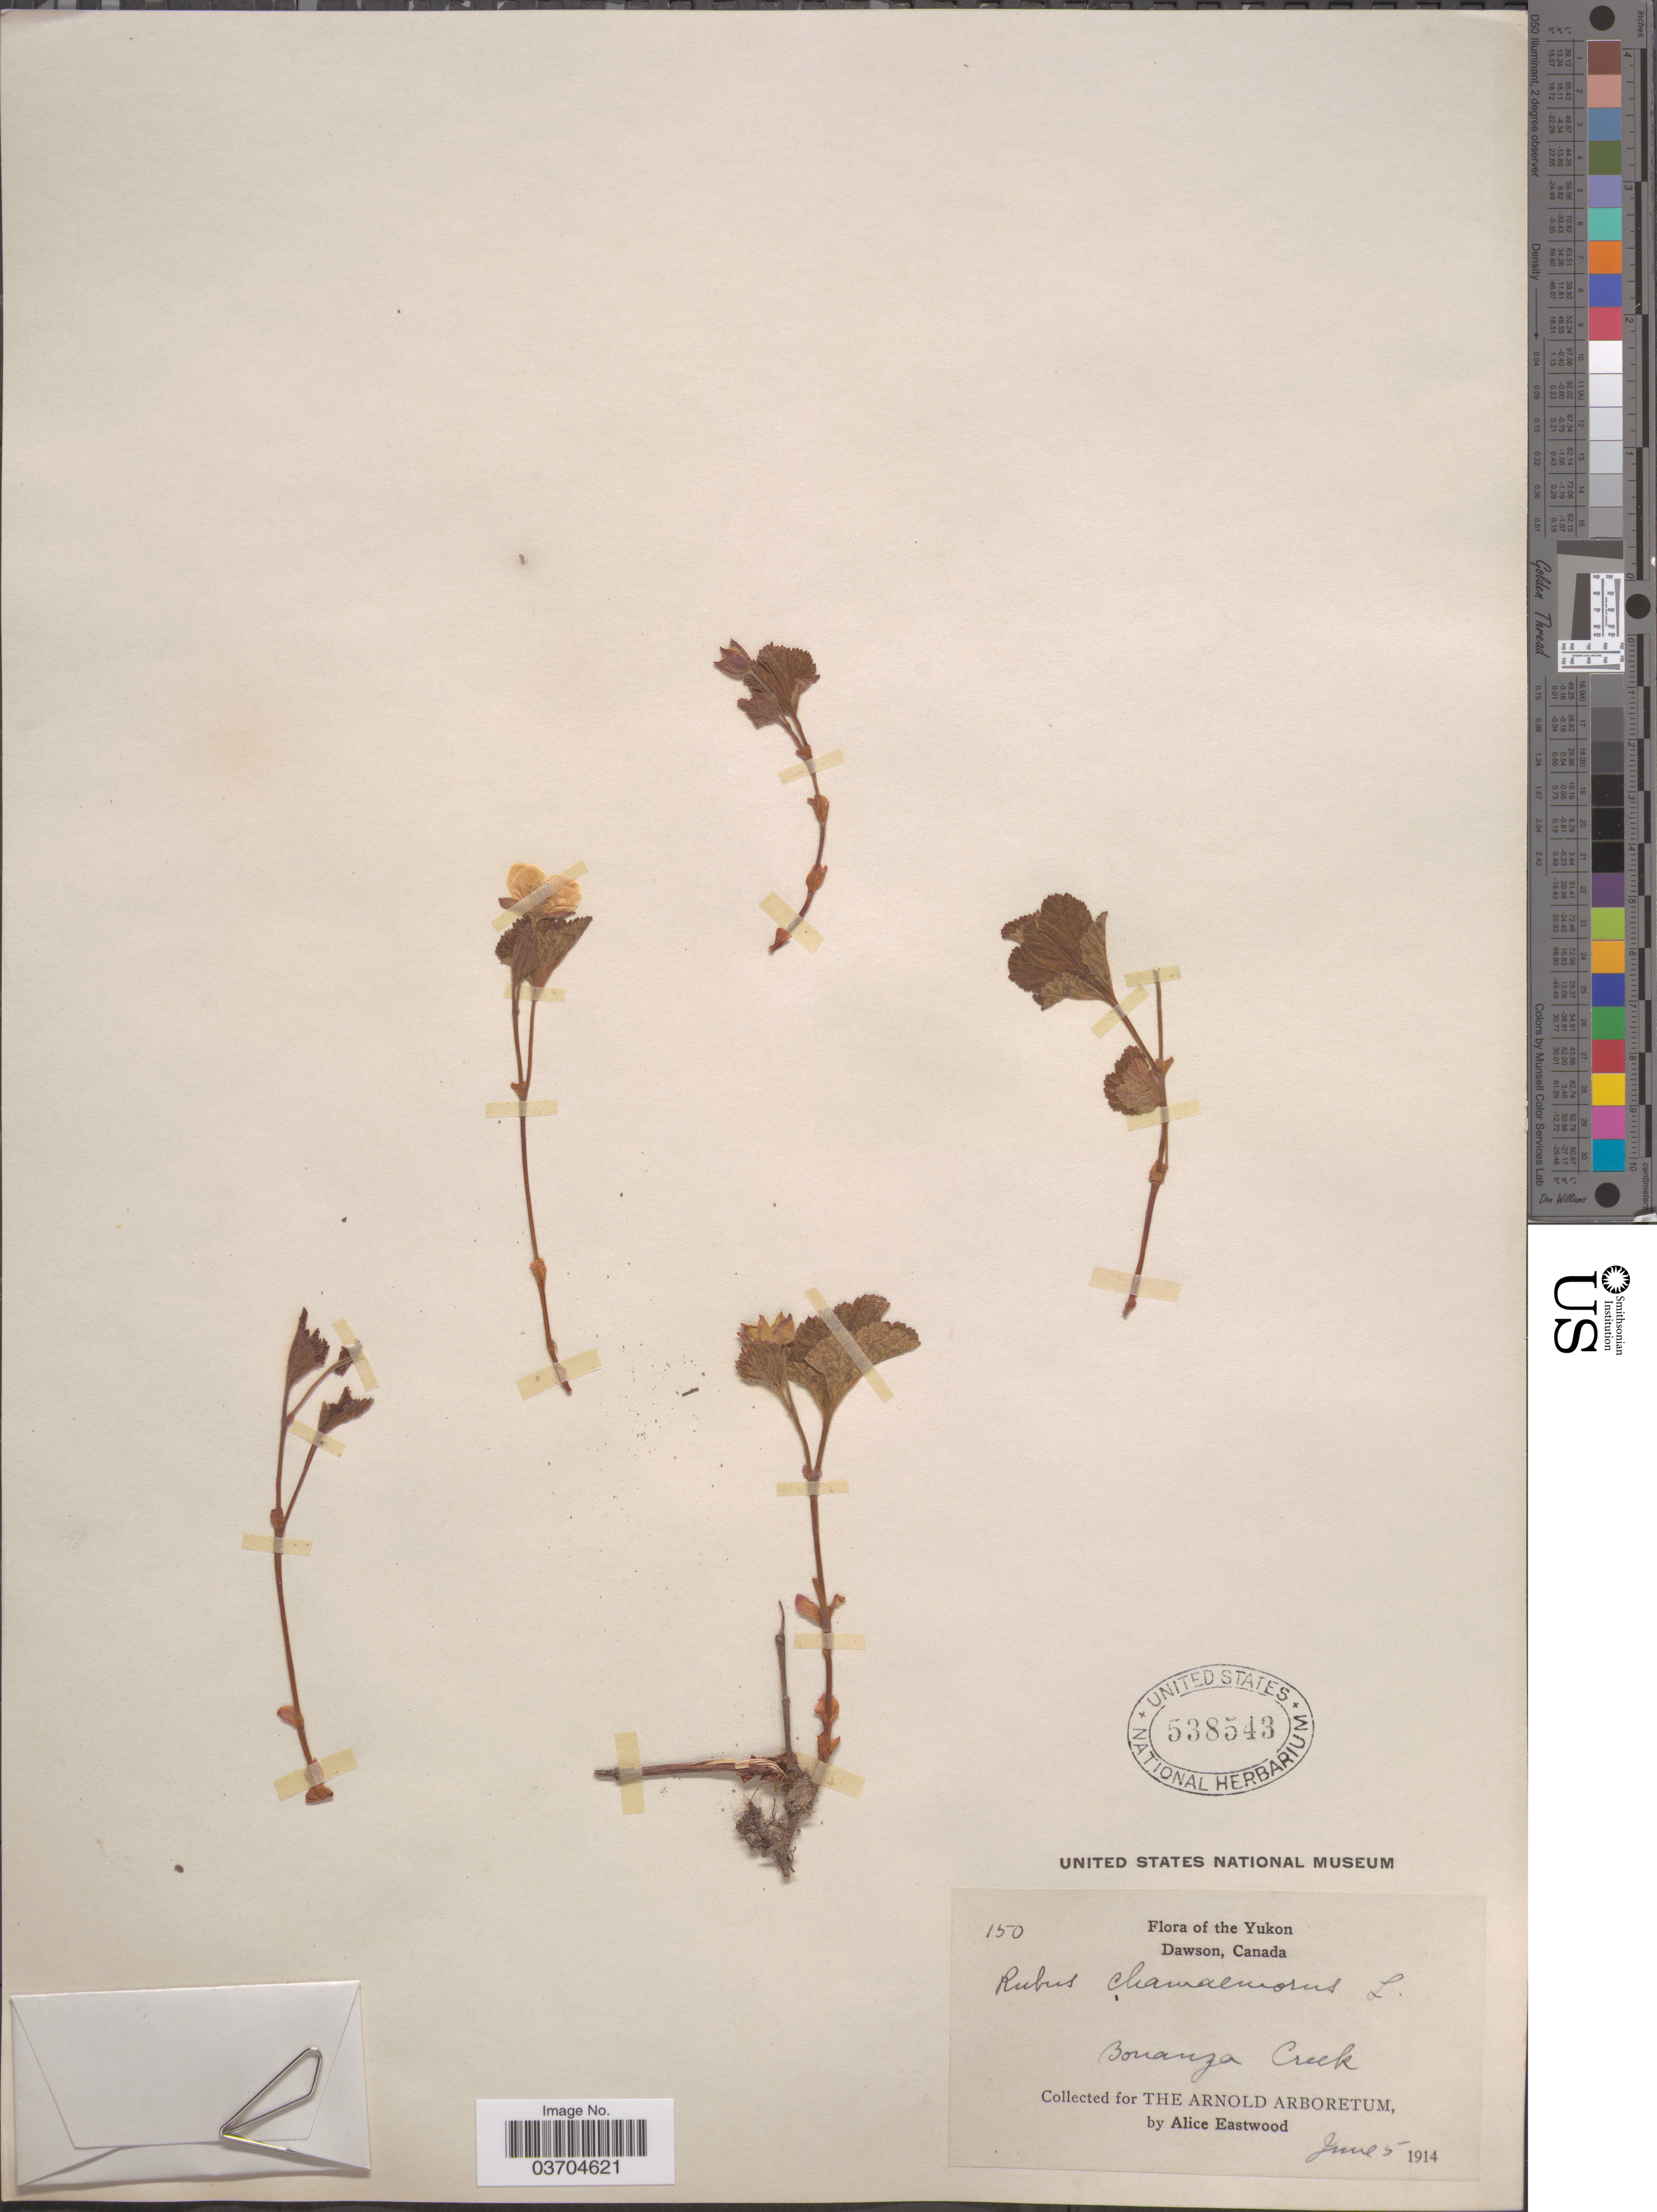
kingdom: Plantae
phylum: Tracheophyta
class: Magnoliopsida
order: Rosales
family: Rosaceae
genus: Rubus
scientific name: Rubus chamaemorus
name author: L.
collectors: A. Eastwood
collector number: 150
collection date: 1914-06-05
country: Canada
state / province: Yukon Territory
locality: The Yukon. Dawson. Bonanza Creek.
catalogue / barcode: US 538543